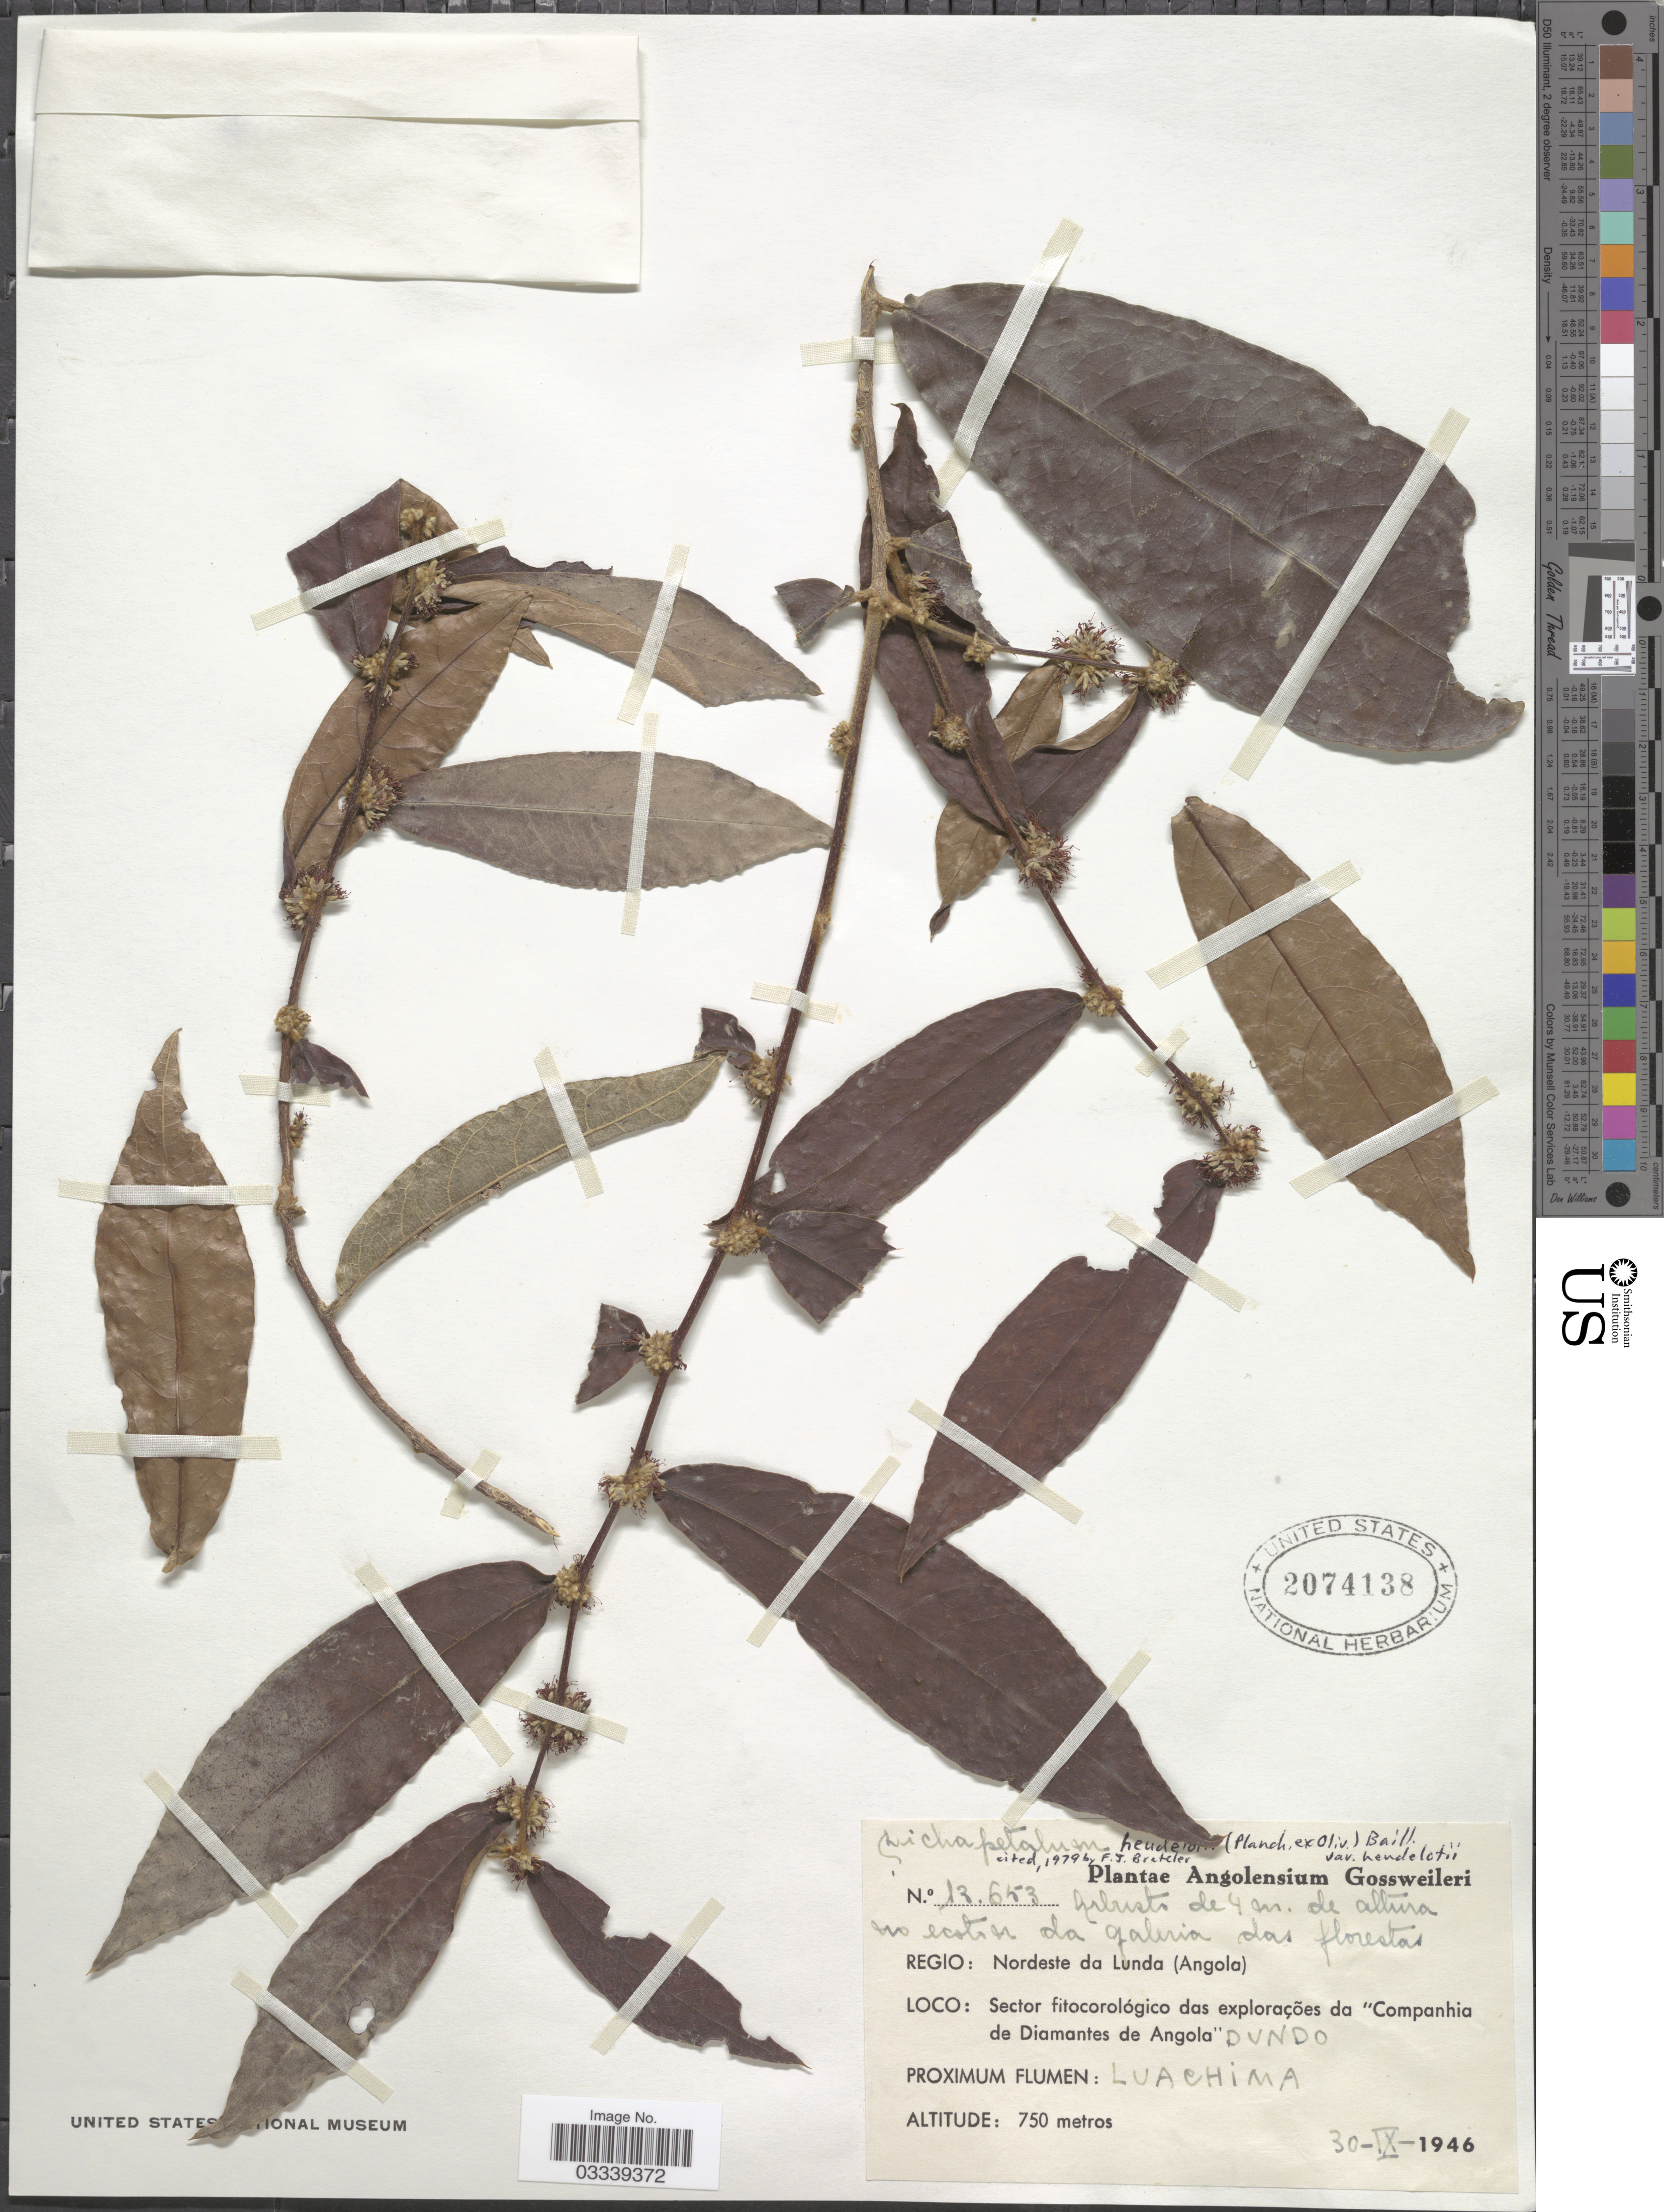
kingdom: Plantae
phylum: Tracheophyta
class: Magnoliopsida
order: Malpighiales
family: Dichapetalaceae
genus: Dichapetalum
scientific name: Dichapetalum heudelotii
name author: (Planch. ex Oliv.) Baill.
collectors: -. Gossweiler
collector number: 13653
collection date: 1946-09-30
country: Angola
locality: Regio: Nordeste da Lunda, Sector fitocorológico das explorações da "Companhia de Diamantes de Angola" Dundo.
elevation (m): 750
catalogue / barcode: US 2074138